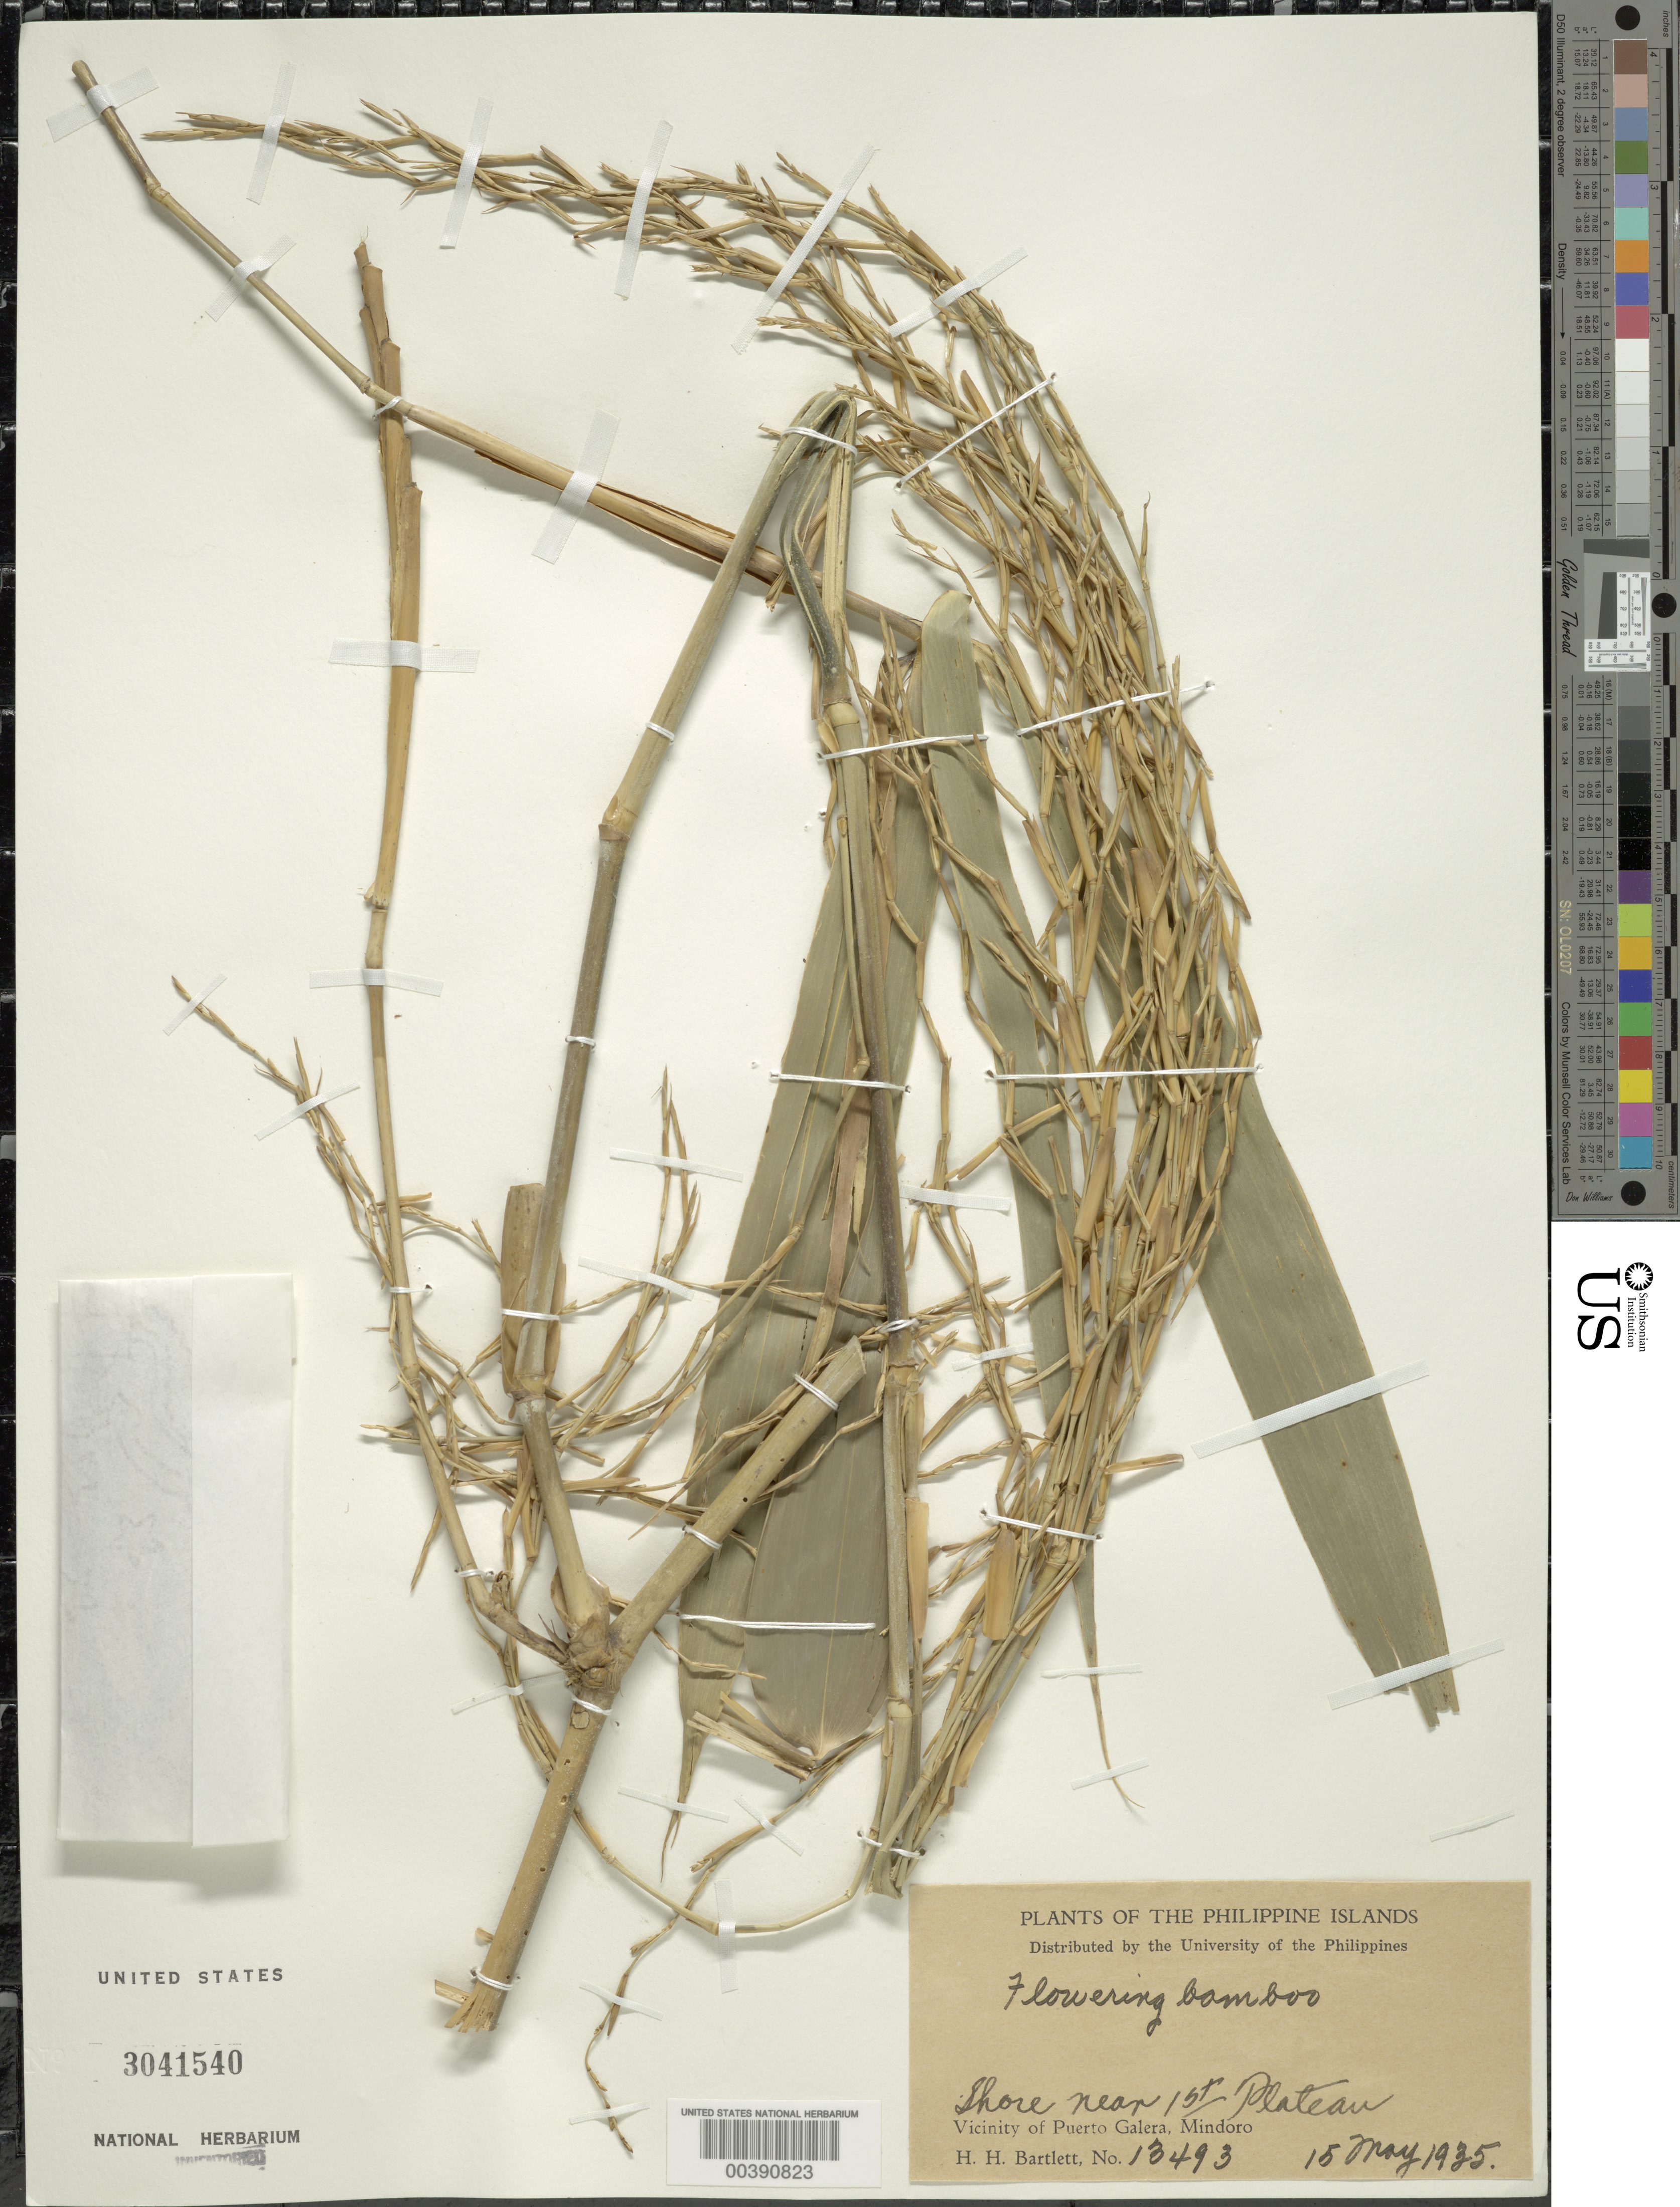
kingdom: Plantae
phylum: Tracheophyta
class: Liliopsida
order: Poales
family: Poaceae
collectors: H. H. Bartlett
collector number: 13493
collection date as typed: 15 May 1935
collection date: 1935-05-15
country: Philippines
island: Mindoro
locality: Puerto galera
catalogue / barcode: US 3041540